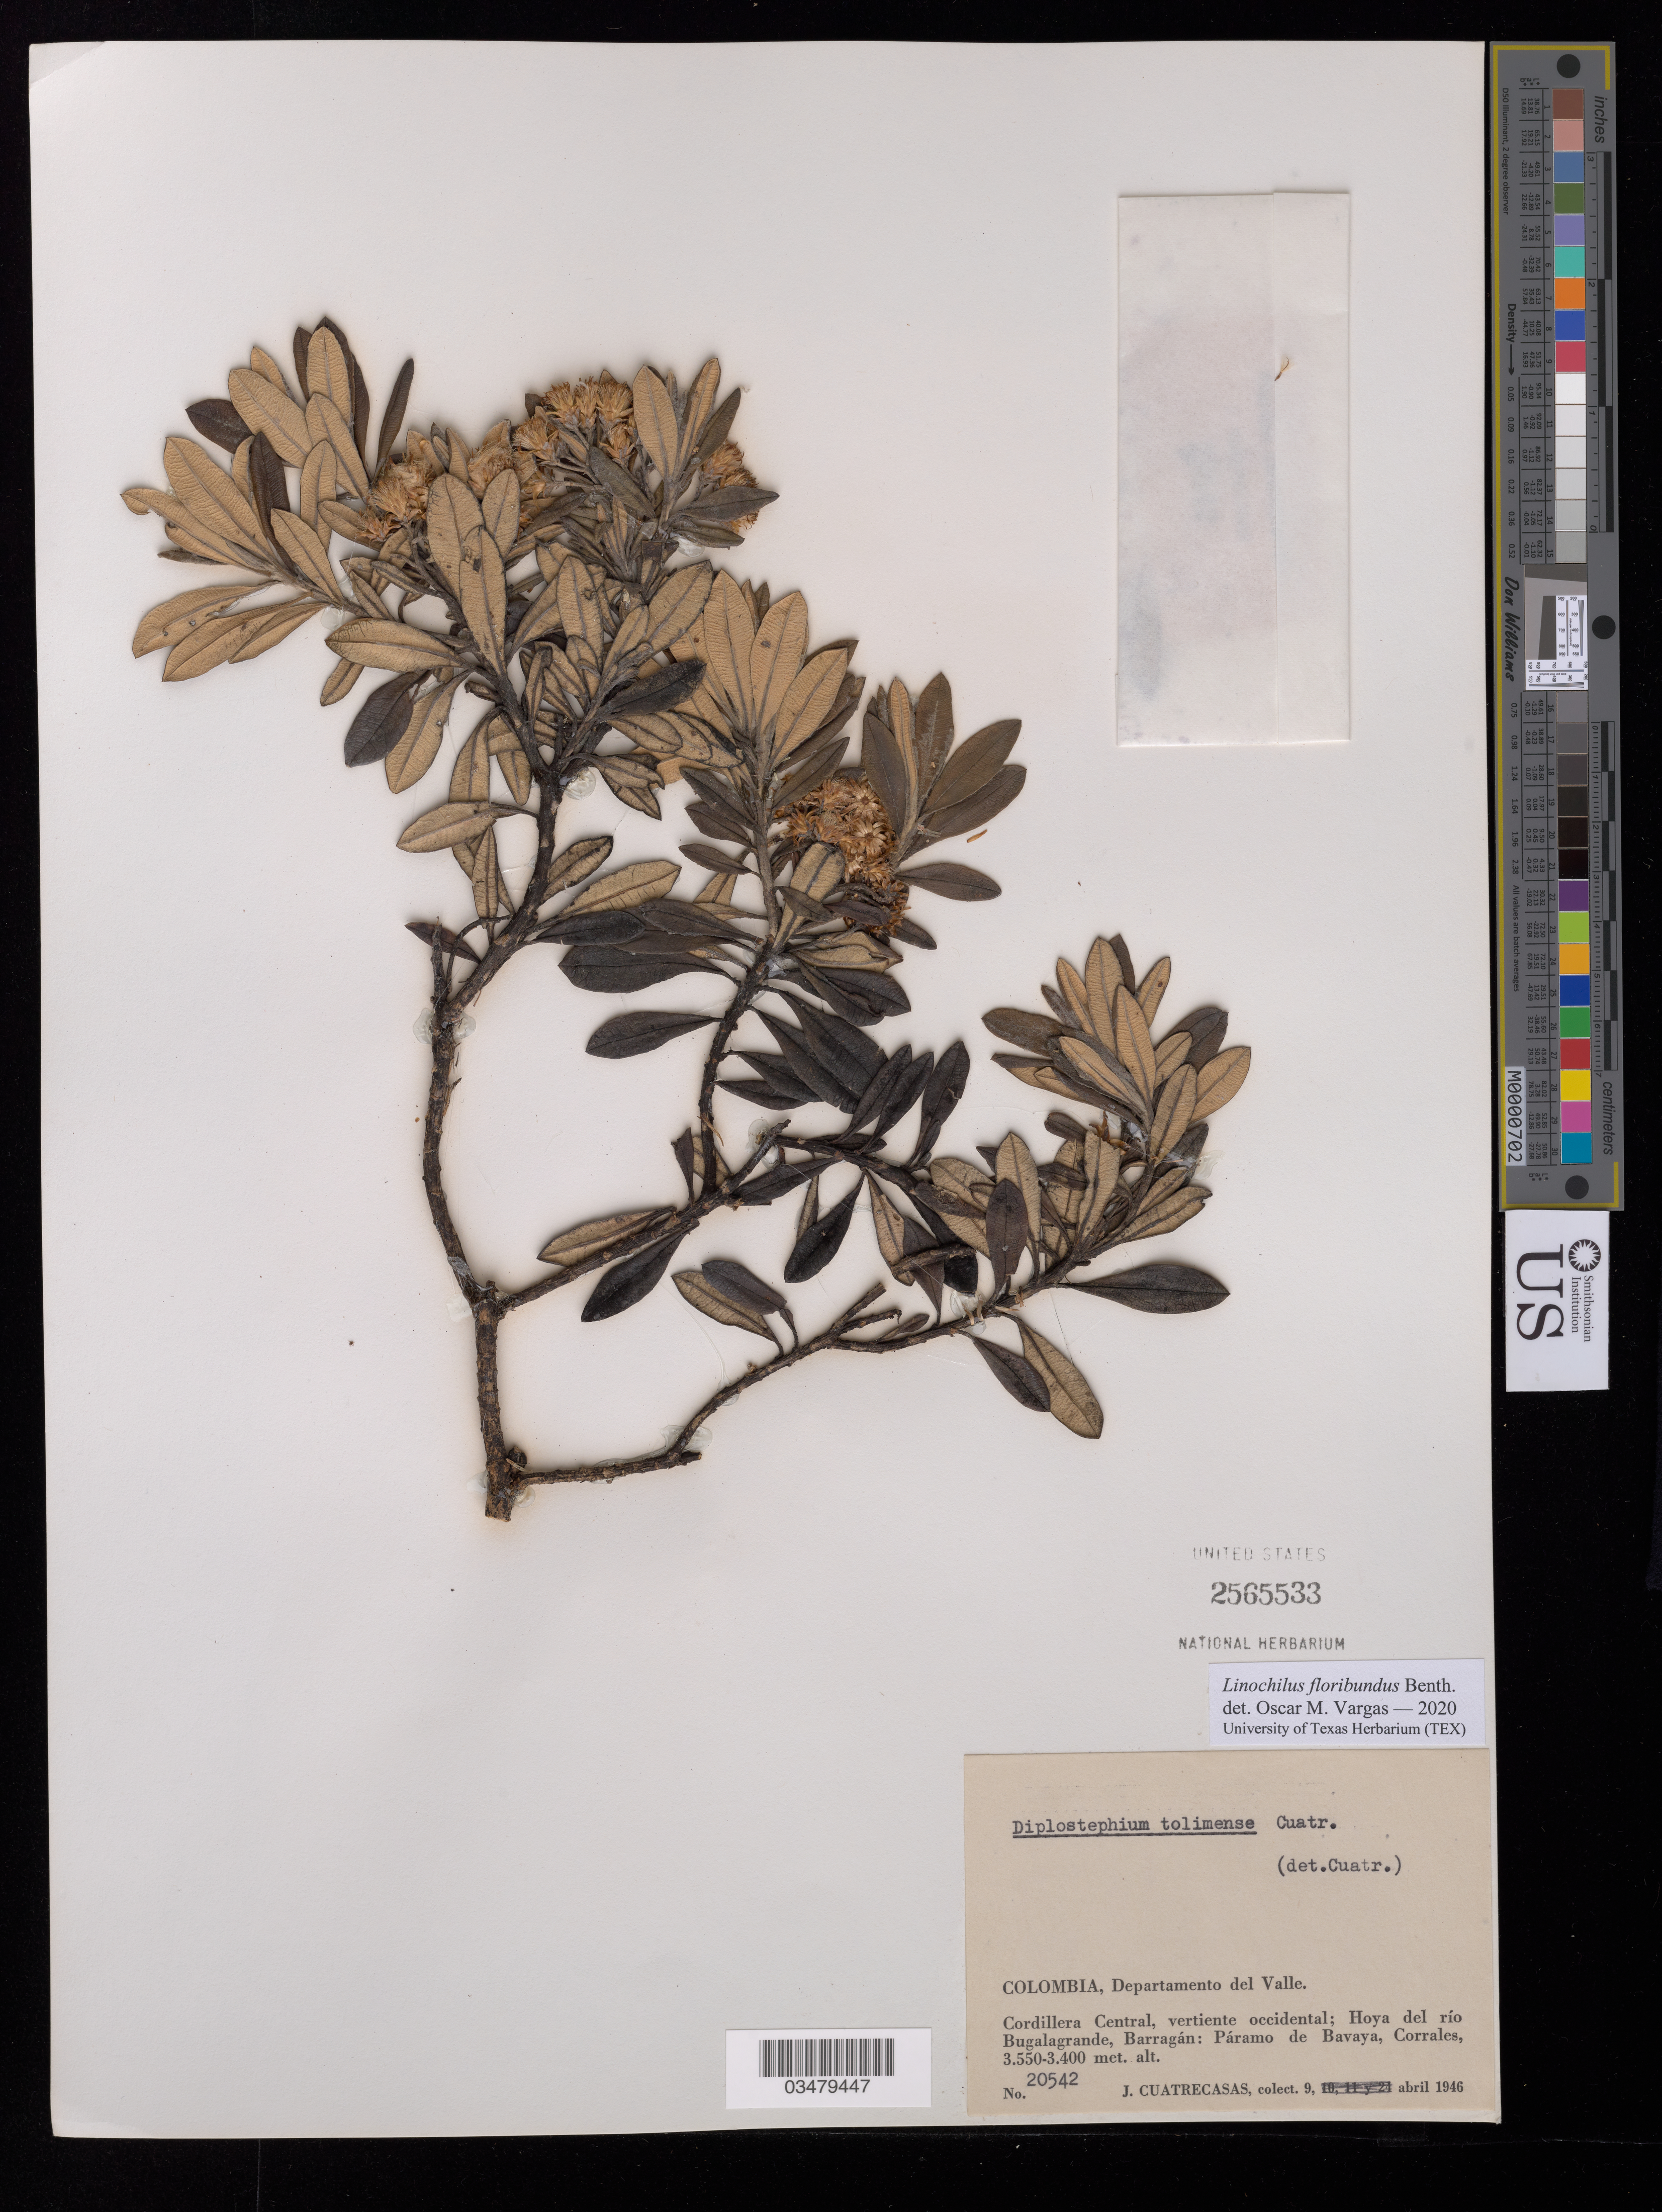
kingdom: Plantae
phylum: Tracheophyta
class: Magnoliopsida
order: Asterales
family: Asteraceae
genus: Linochilus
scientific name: Linochilus floribundus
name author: Benth.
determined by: Vargas, Oscar M.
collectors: J. Cuatrecasas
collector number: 20542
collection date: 1946-04-09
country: Colombia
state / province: Valle del Cauca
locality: Cordillera Central, vertiente occidental; Hoya del rio Bugalagrande, Barragan: Paramo de Bavaya, Corrales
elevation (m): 3400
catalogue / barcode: US 2565533